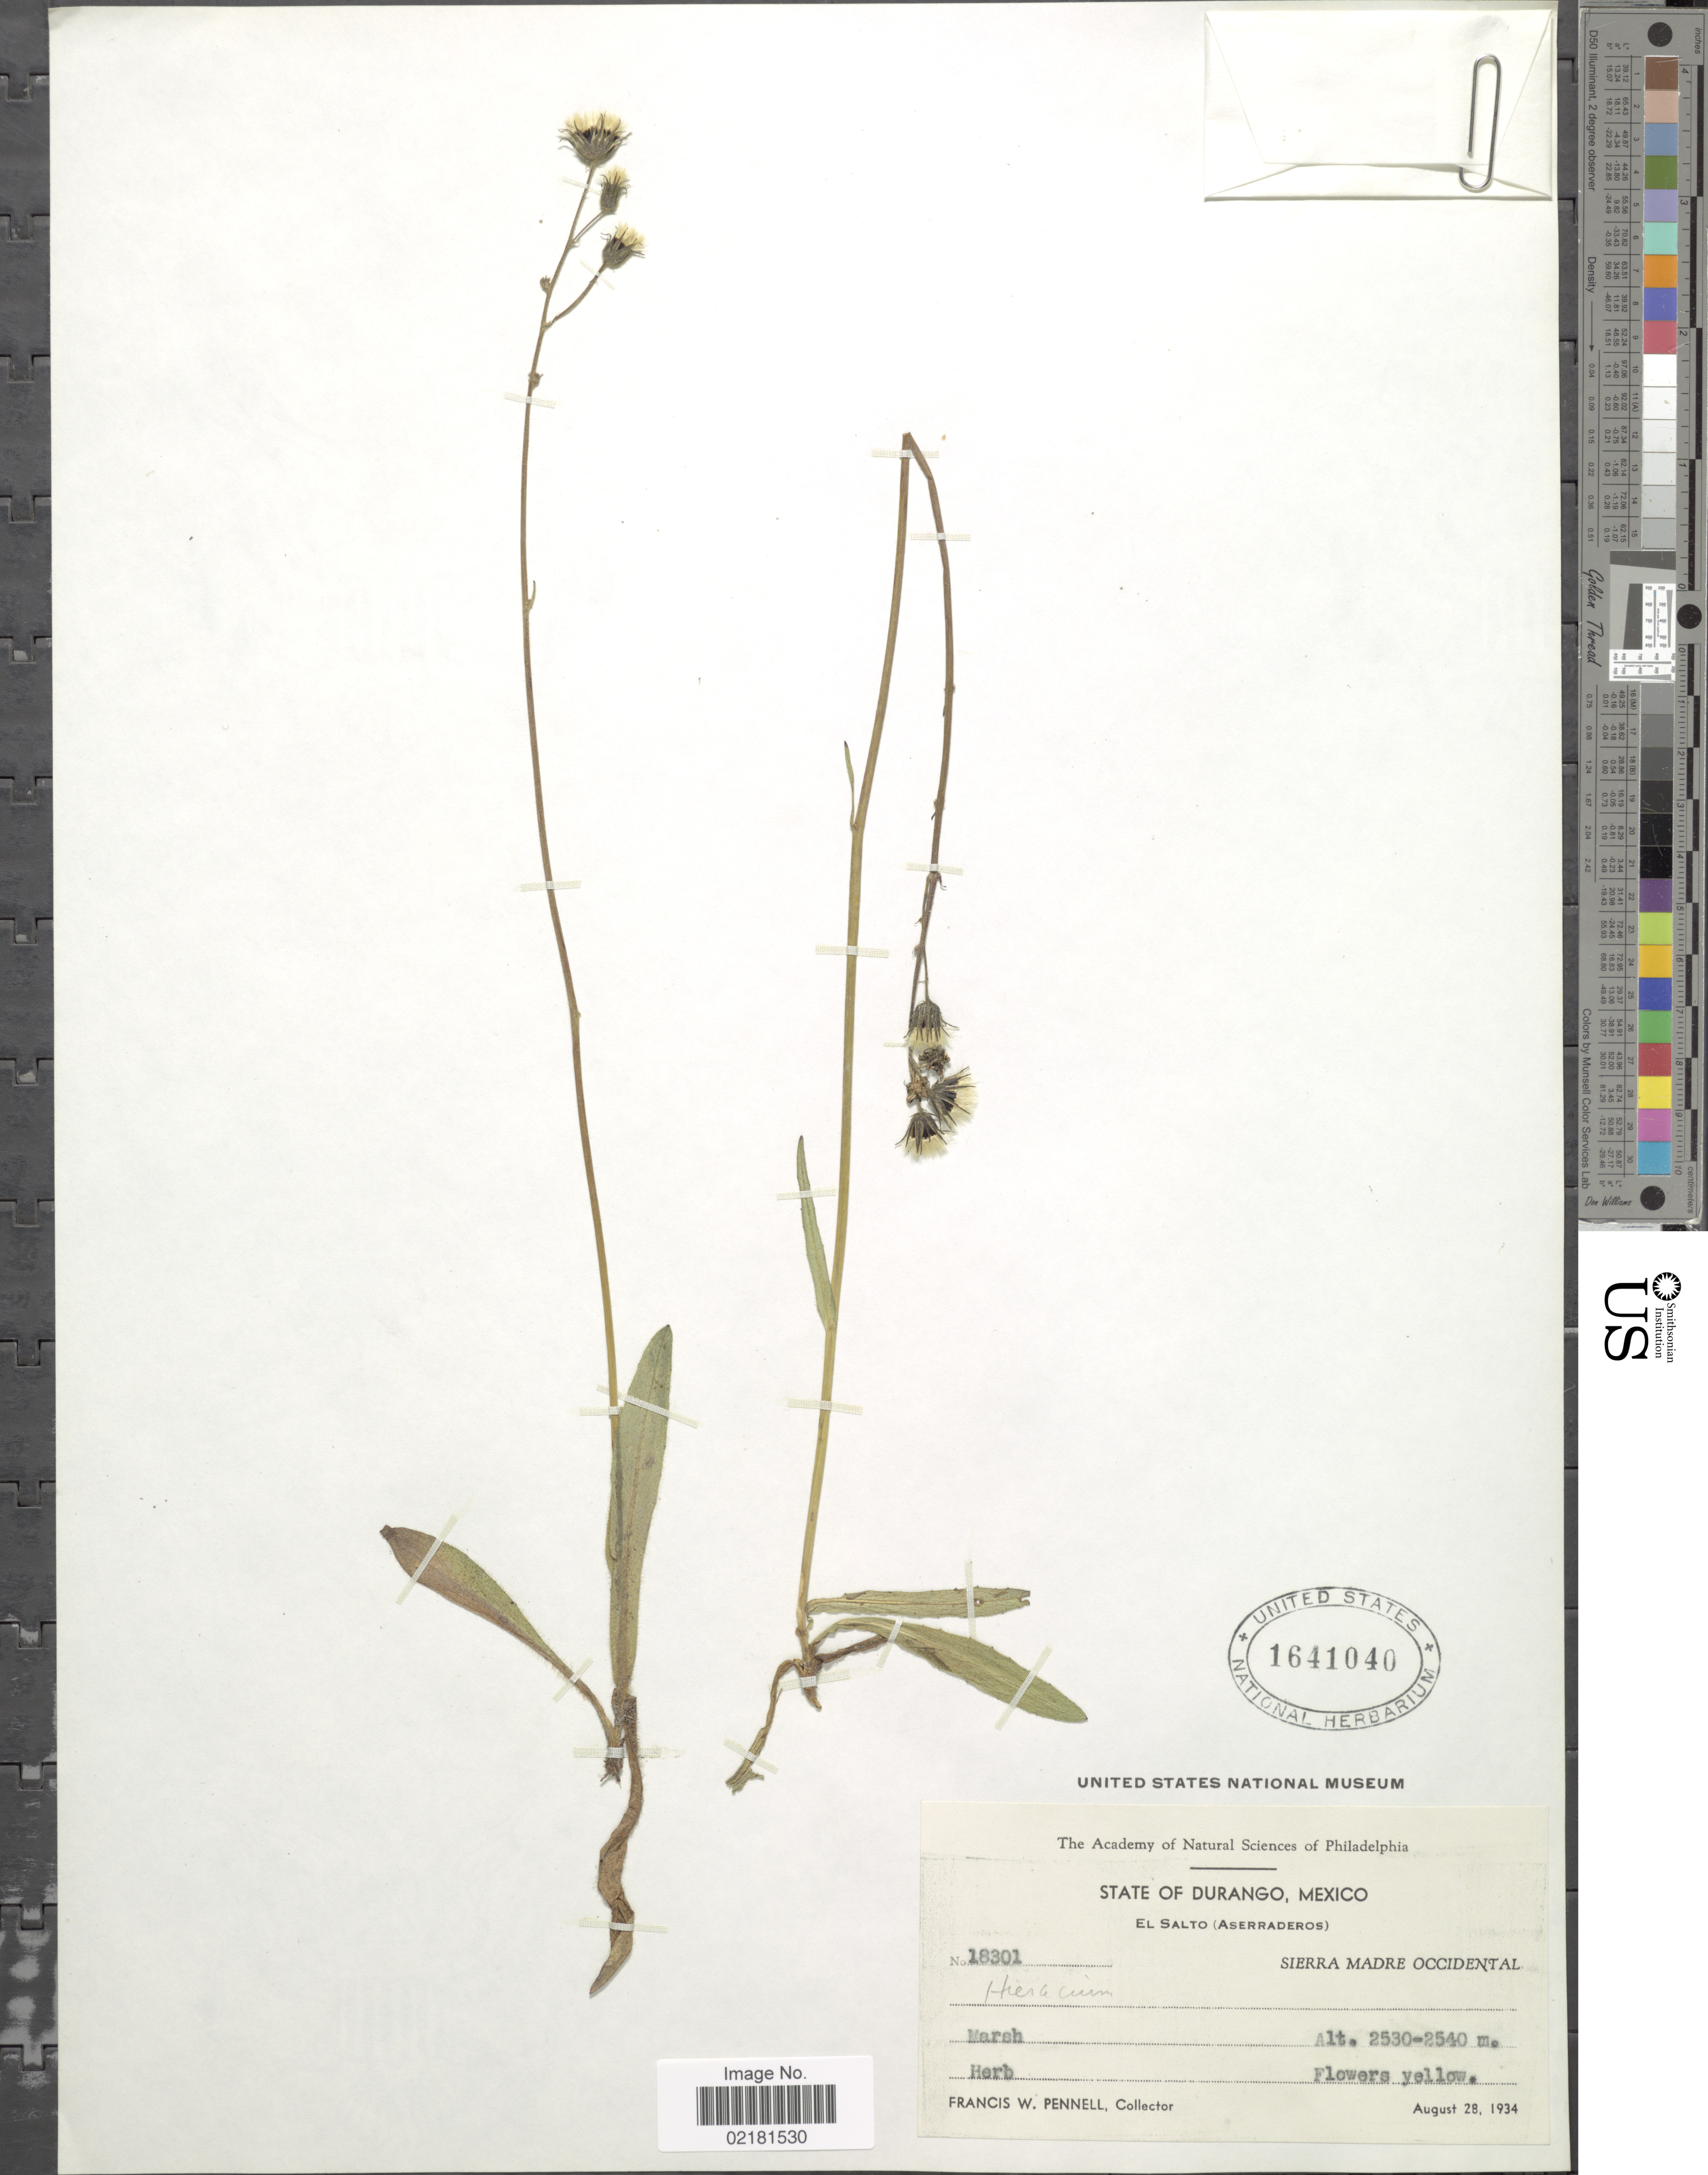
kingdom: Plantae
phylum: Tracheophyta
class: Magnoliopsida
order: Asterales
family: Asteraceae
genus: Hieracium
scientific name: Hieracium repandulare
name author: Druce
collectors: F. W. Pennell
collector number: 18301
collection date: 1934-08-28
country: Mexico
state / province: Durango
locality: Al Salto (Aserraderos), Sierra Madre Occidental, marsh.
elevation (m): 2530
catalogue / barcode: US 1641040